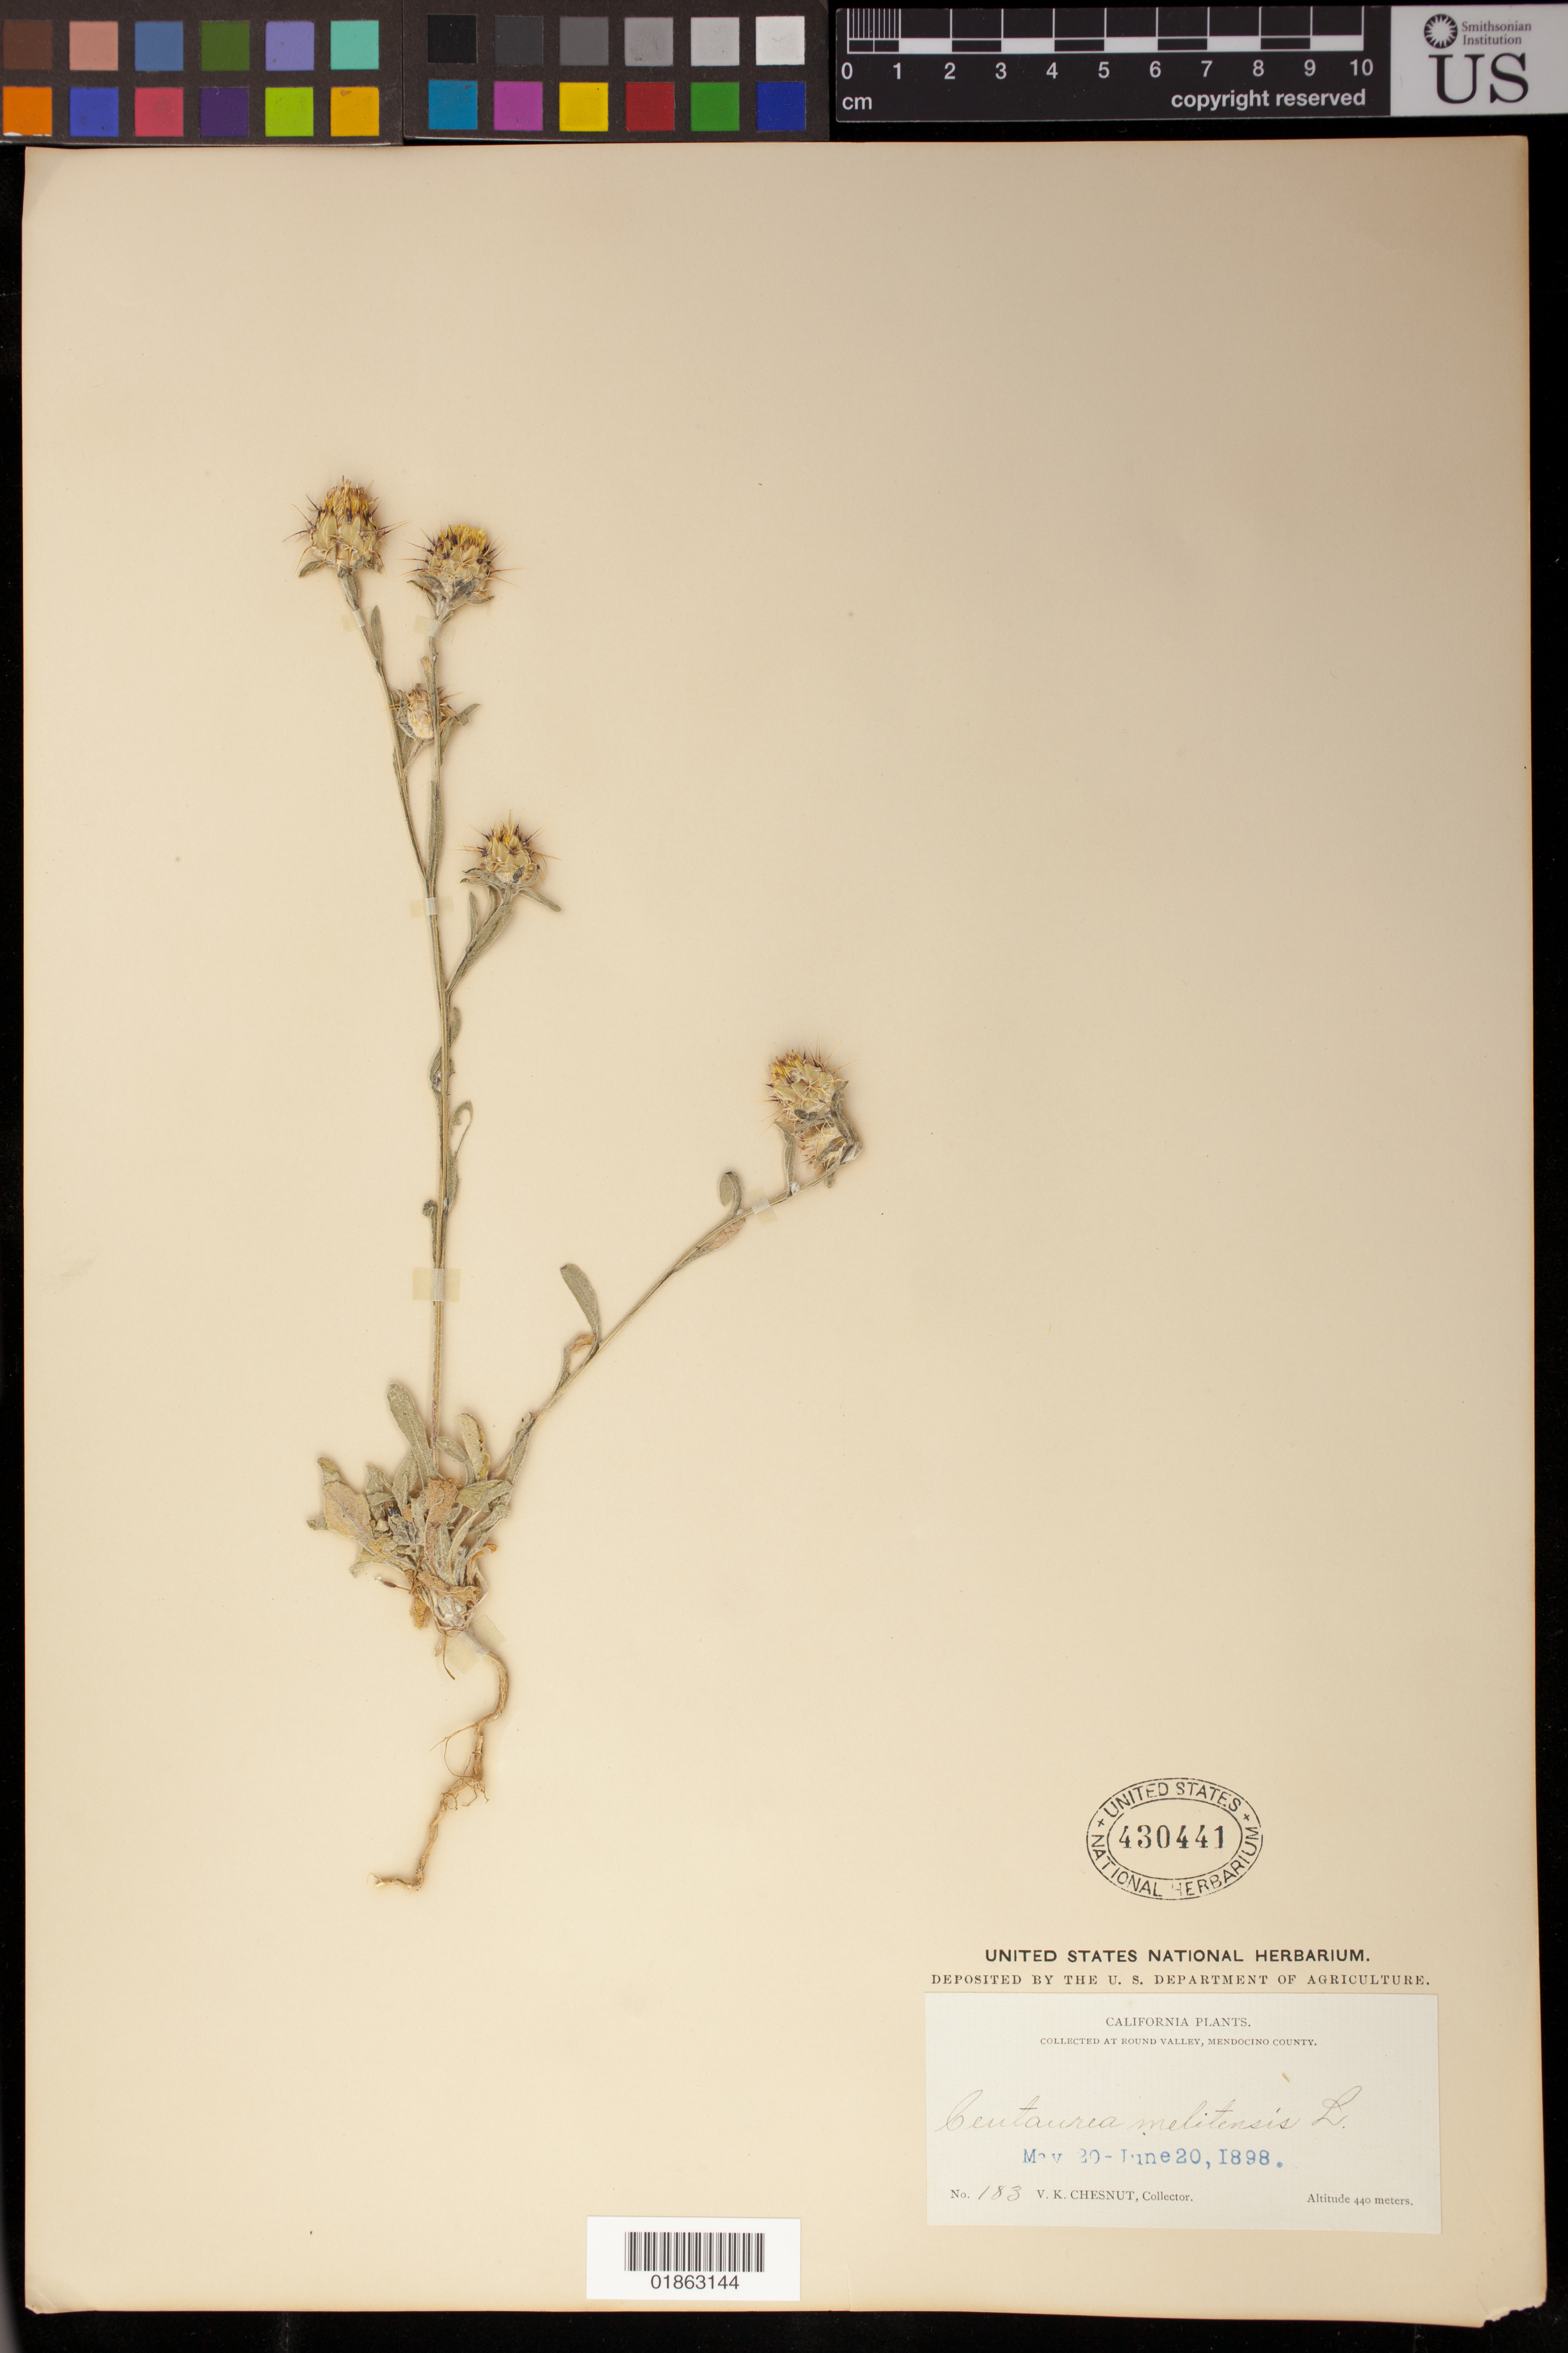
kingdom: Plantae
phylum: Tracheophyta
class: Magnoliopsida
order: Asterales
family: Asteraceae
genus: Centaurea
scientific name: Centaurea melitensis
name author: L.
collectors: V. Chesnut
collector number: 183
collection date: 1898-05-20/1898-06-20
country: United States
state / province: California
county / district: Mendocino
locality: Round Valley.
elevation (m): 440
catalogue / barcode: US 430441